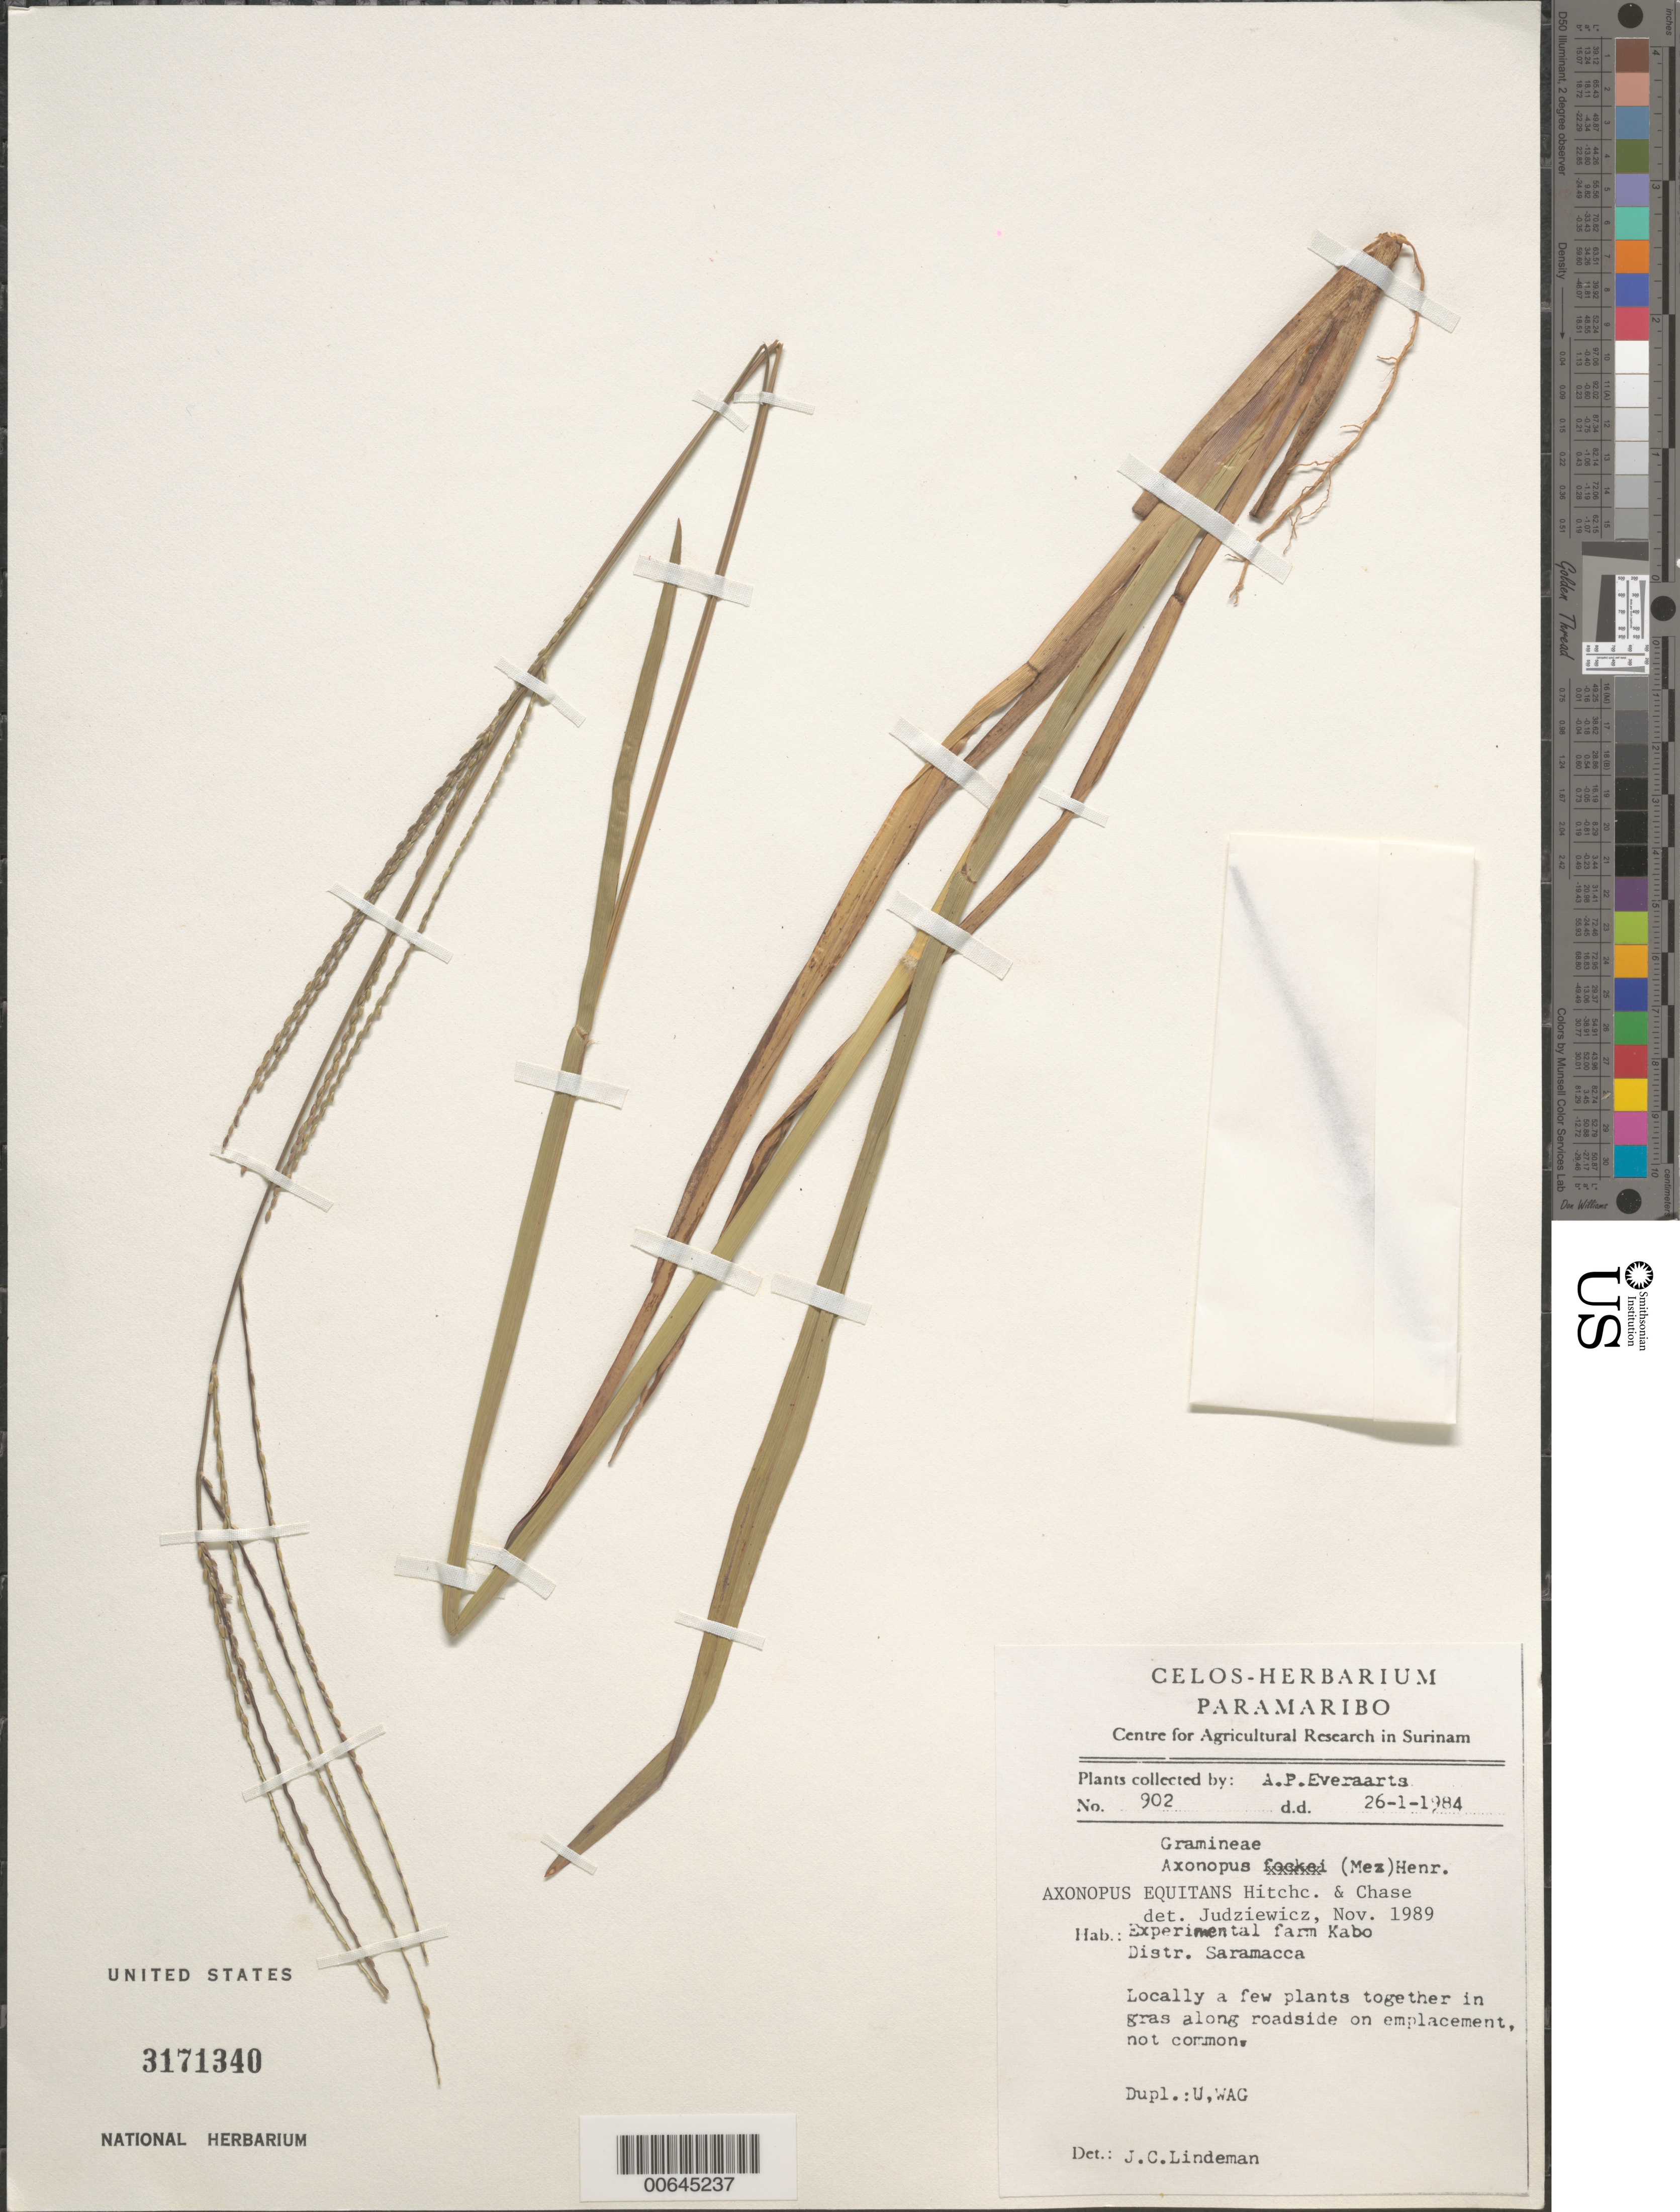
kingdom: Plantae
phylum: Tracheophyta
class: Liliopsida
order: Poales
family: Poaceae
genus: Axonopus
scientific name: Axonopus equitans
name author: Hitchc. & Chase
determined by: Judziewicz, E. J.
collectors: A. Everaarts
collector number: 902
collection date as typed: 26-Jan-84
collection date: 1984-01-26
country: Suriname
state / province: Saramacca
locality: Kabo Experimental Farm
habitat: Locally a few plants, along roadside on emplacement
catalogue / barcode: US 3171340